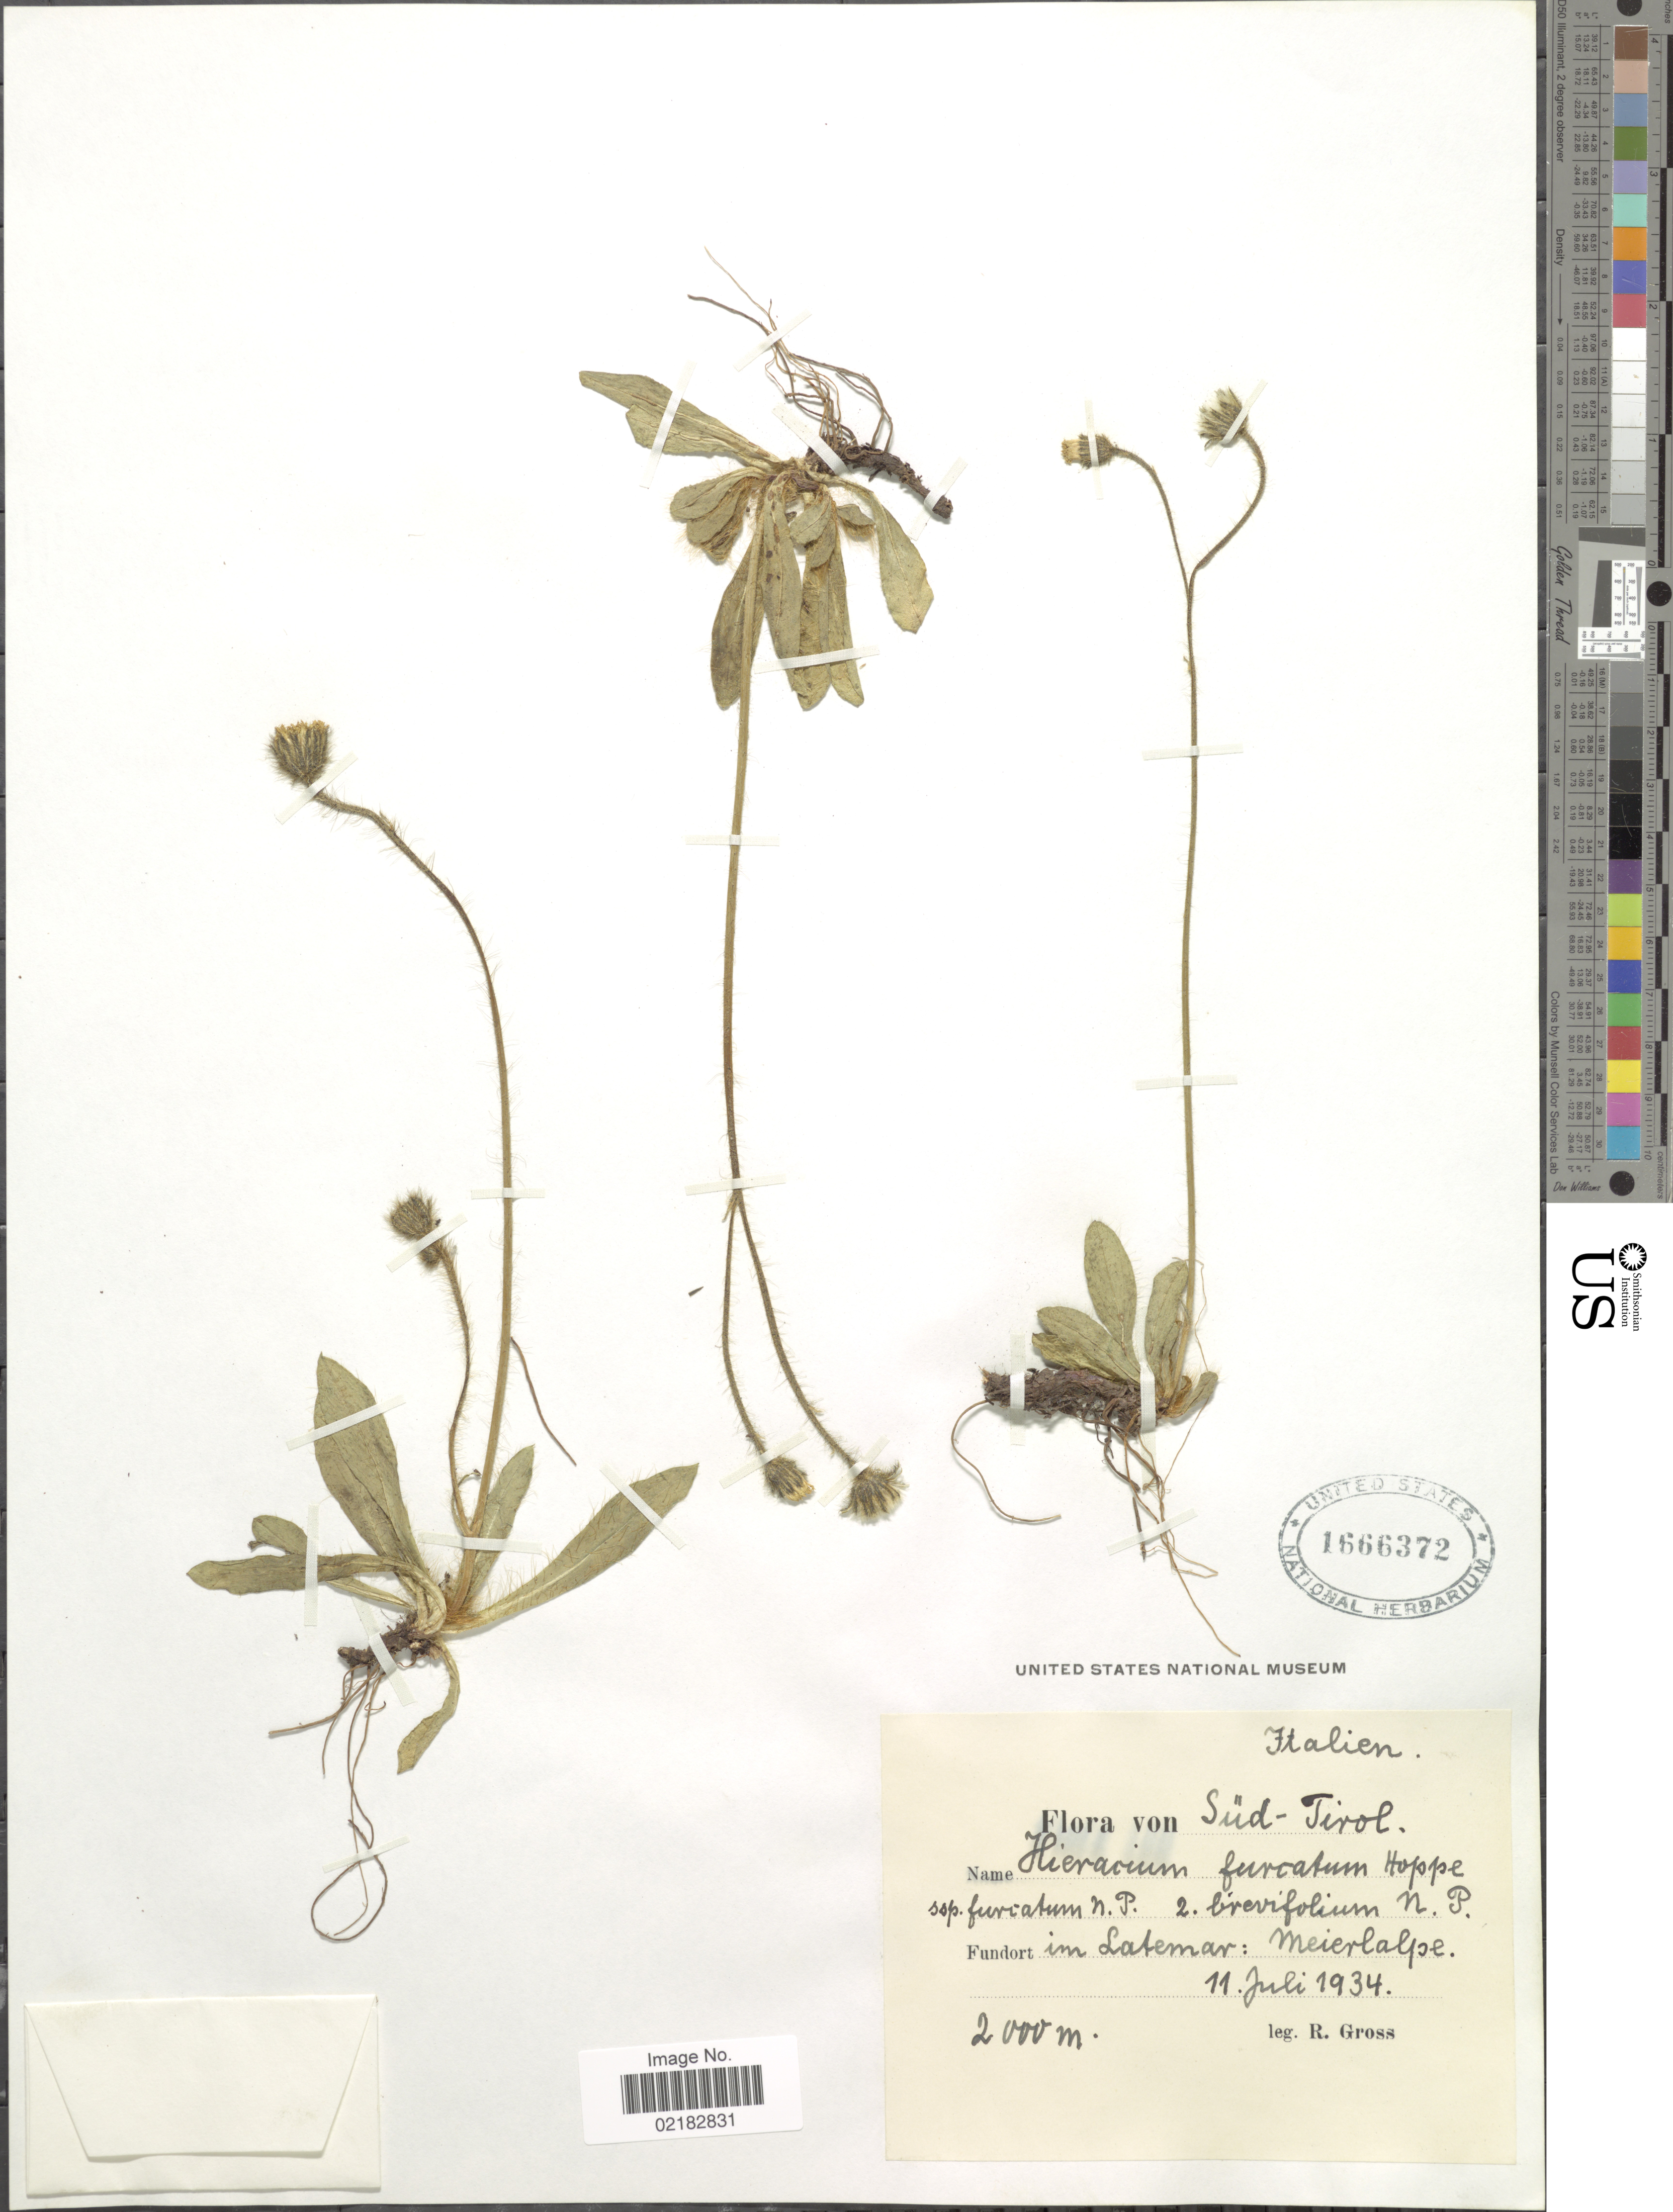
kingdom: Plantae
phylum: Tracheophyta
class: Magnoliopsida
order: Asterales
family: Asteraceae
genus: Pilosella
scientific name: Pilosella acutifolia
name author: (Vill.) Arvet-Touvet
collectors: R. Gross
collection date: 1934-07-11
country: Italy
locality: Sud- Tirol, in Latemar: Meierlalpe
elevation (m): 200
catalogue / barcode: US 1666372